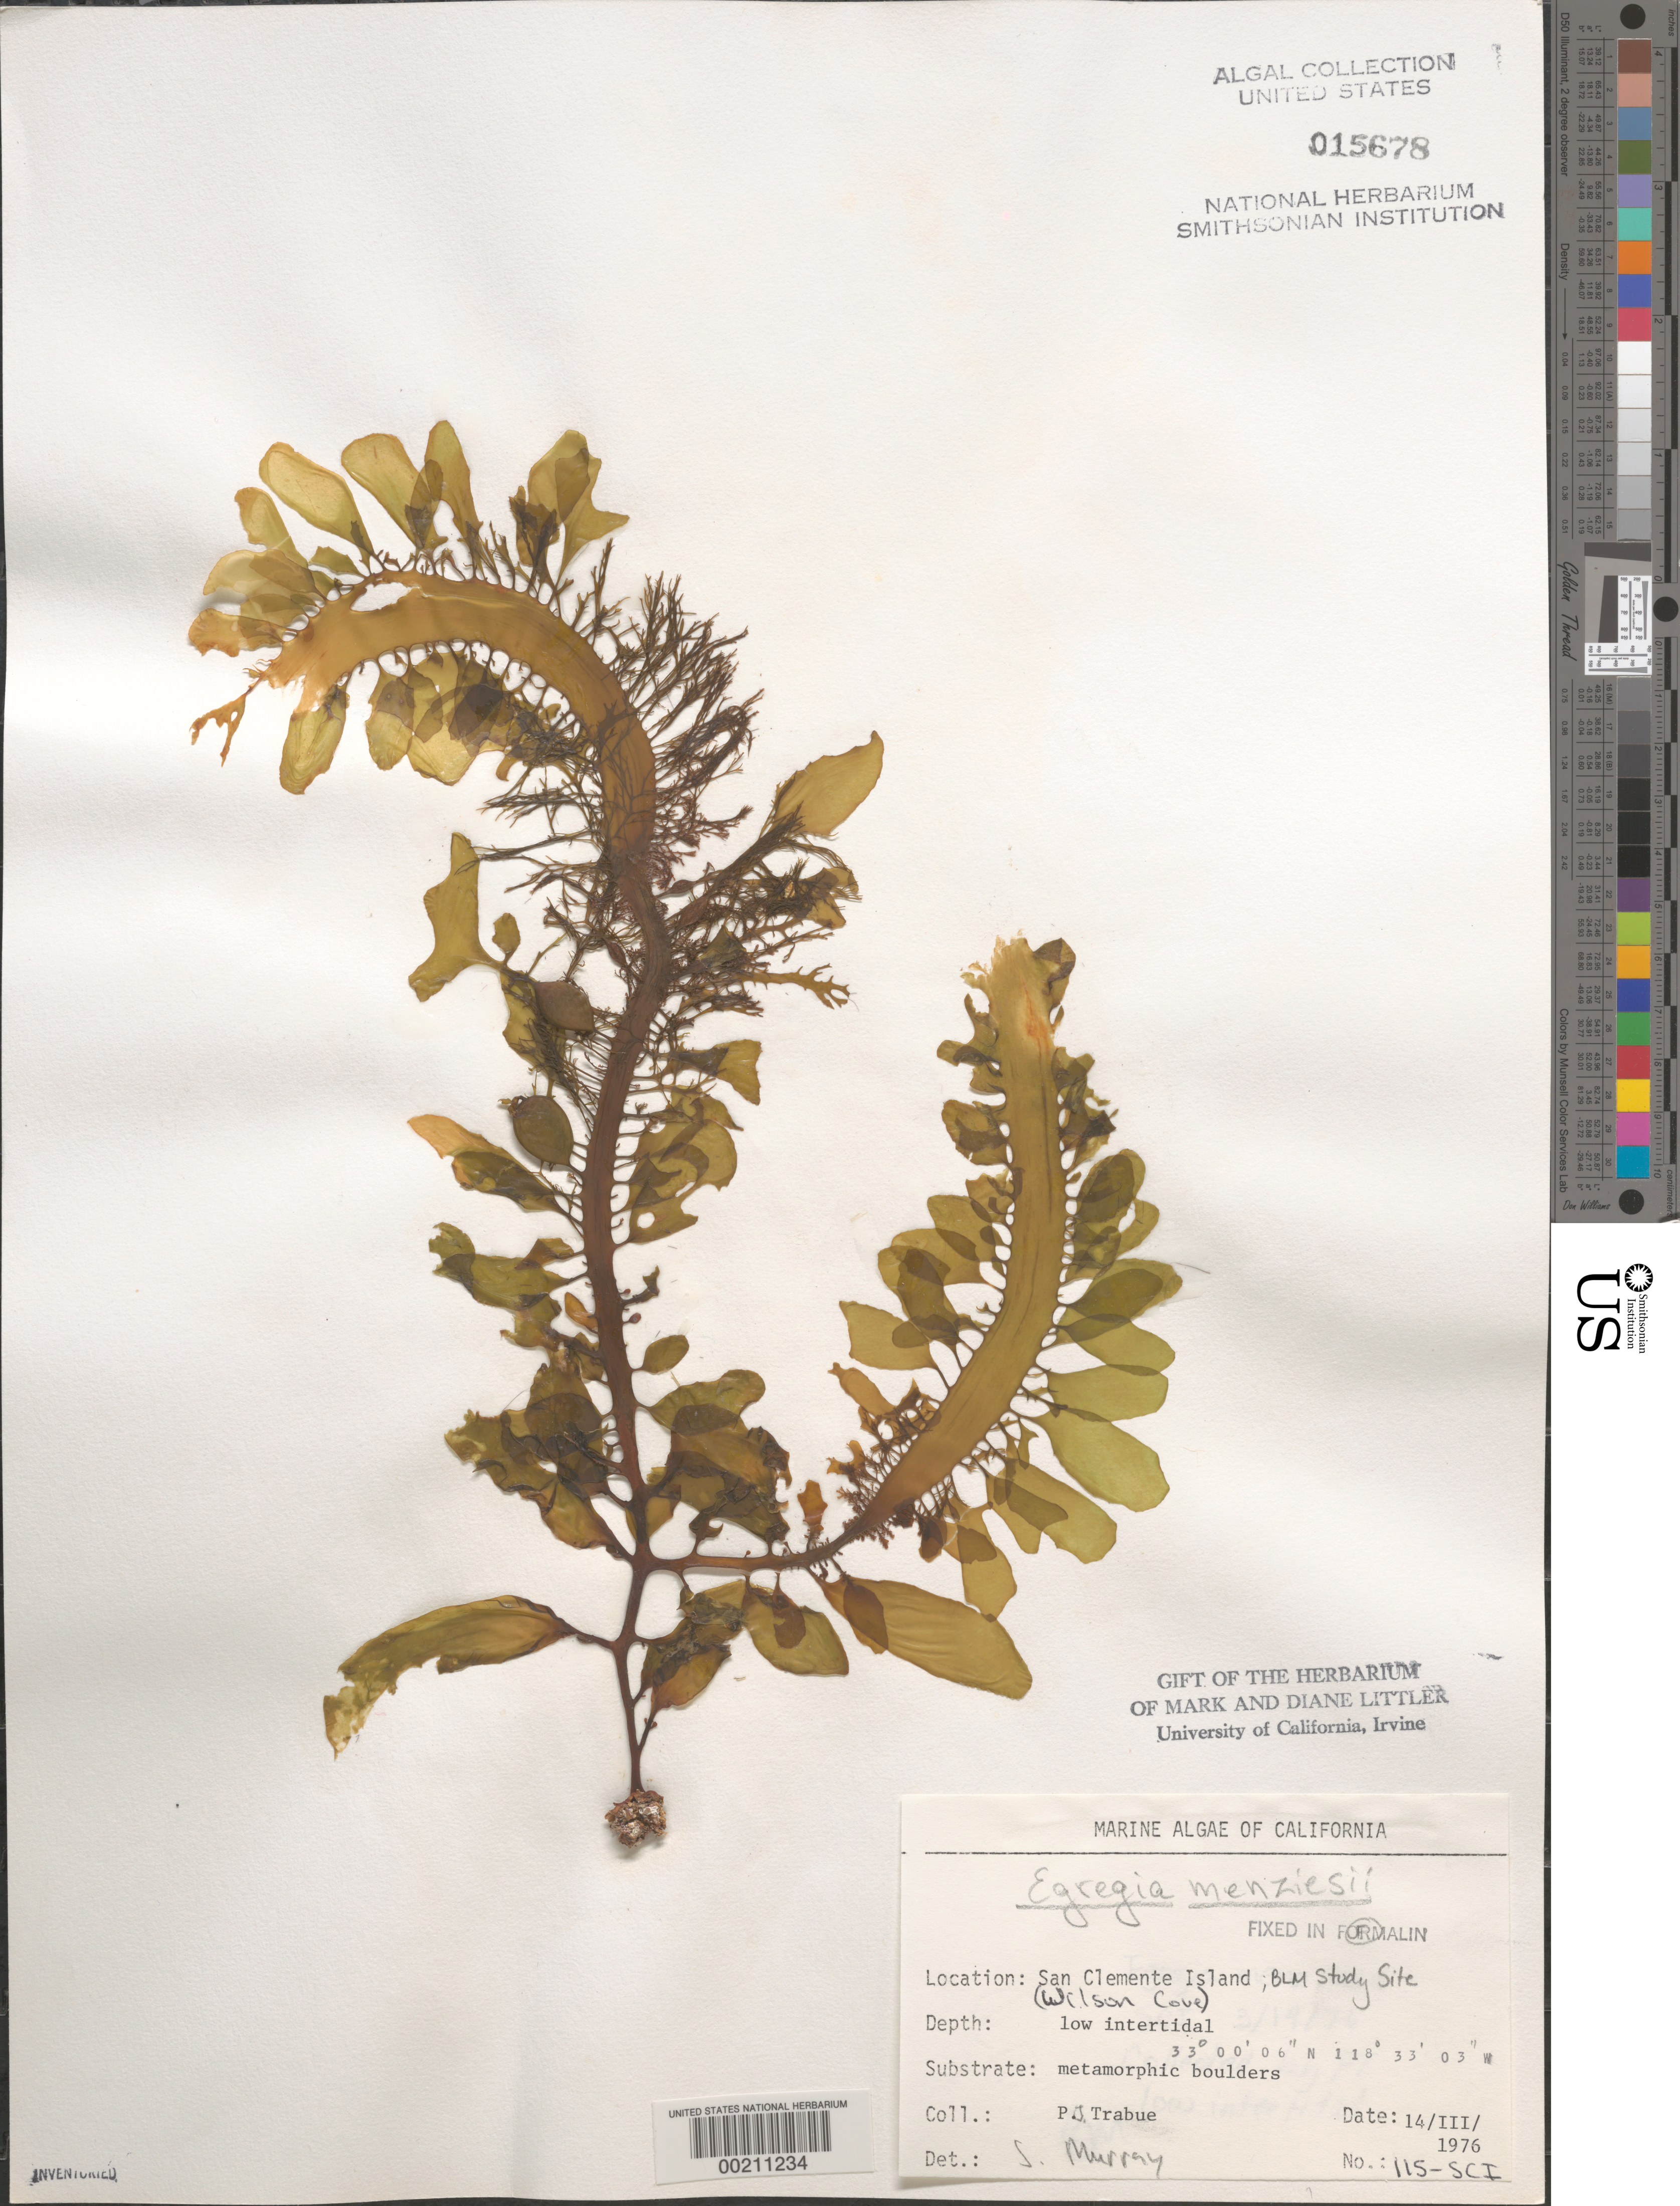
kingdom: Chromista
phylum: Ochrophyta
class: Phaeophyceae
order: Laminariales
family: Lessoniaceae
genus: Egregia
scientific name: Egregia menziesii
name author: (Turner) Aresch.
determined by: Murray, S. N.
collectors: P. J. Trabue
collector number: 115-sci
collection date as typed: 14 Mar 1976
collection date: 1976-03-14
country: United States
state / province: California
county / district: Los Angeles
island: San Clemente Island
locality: Wilson Cove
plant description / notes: BLM-SOCALBIGHT Rocky Intertidal Survey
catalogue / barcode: US 15678